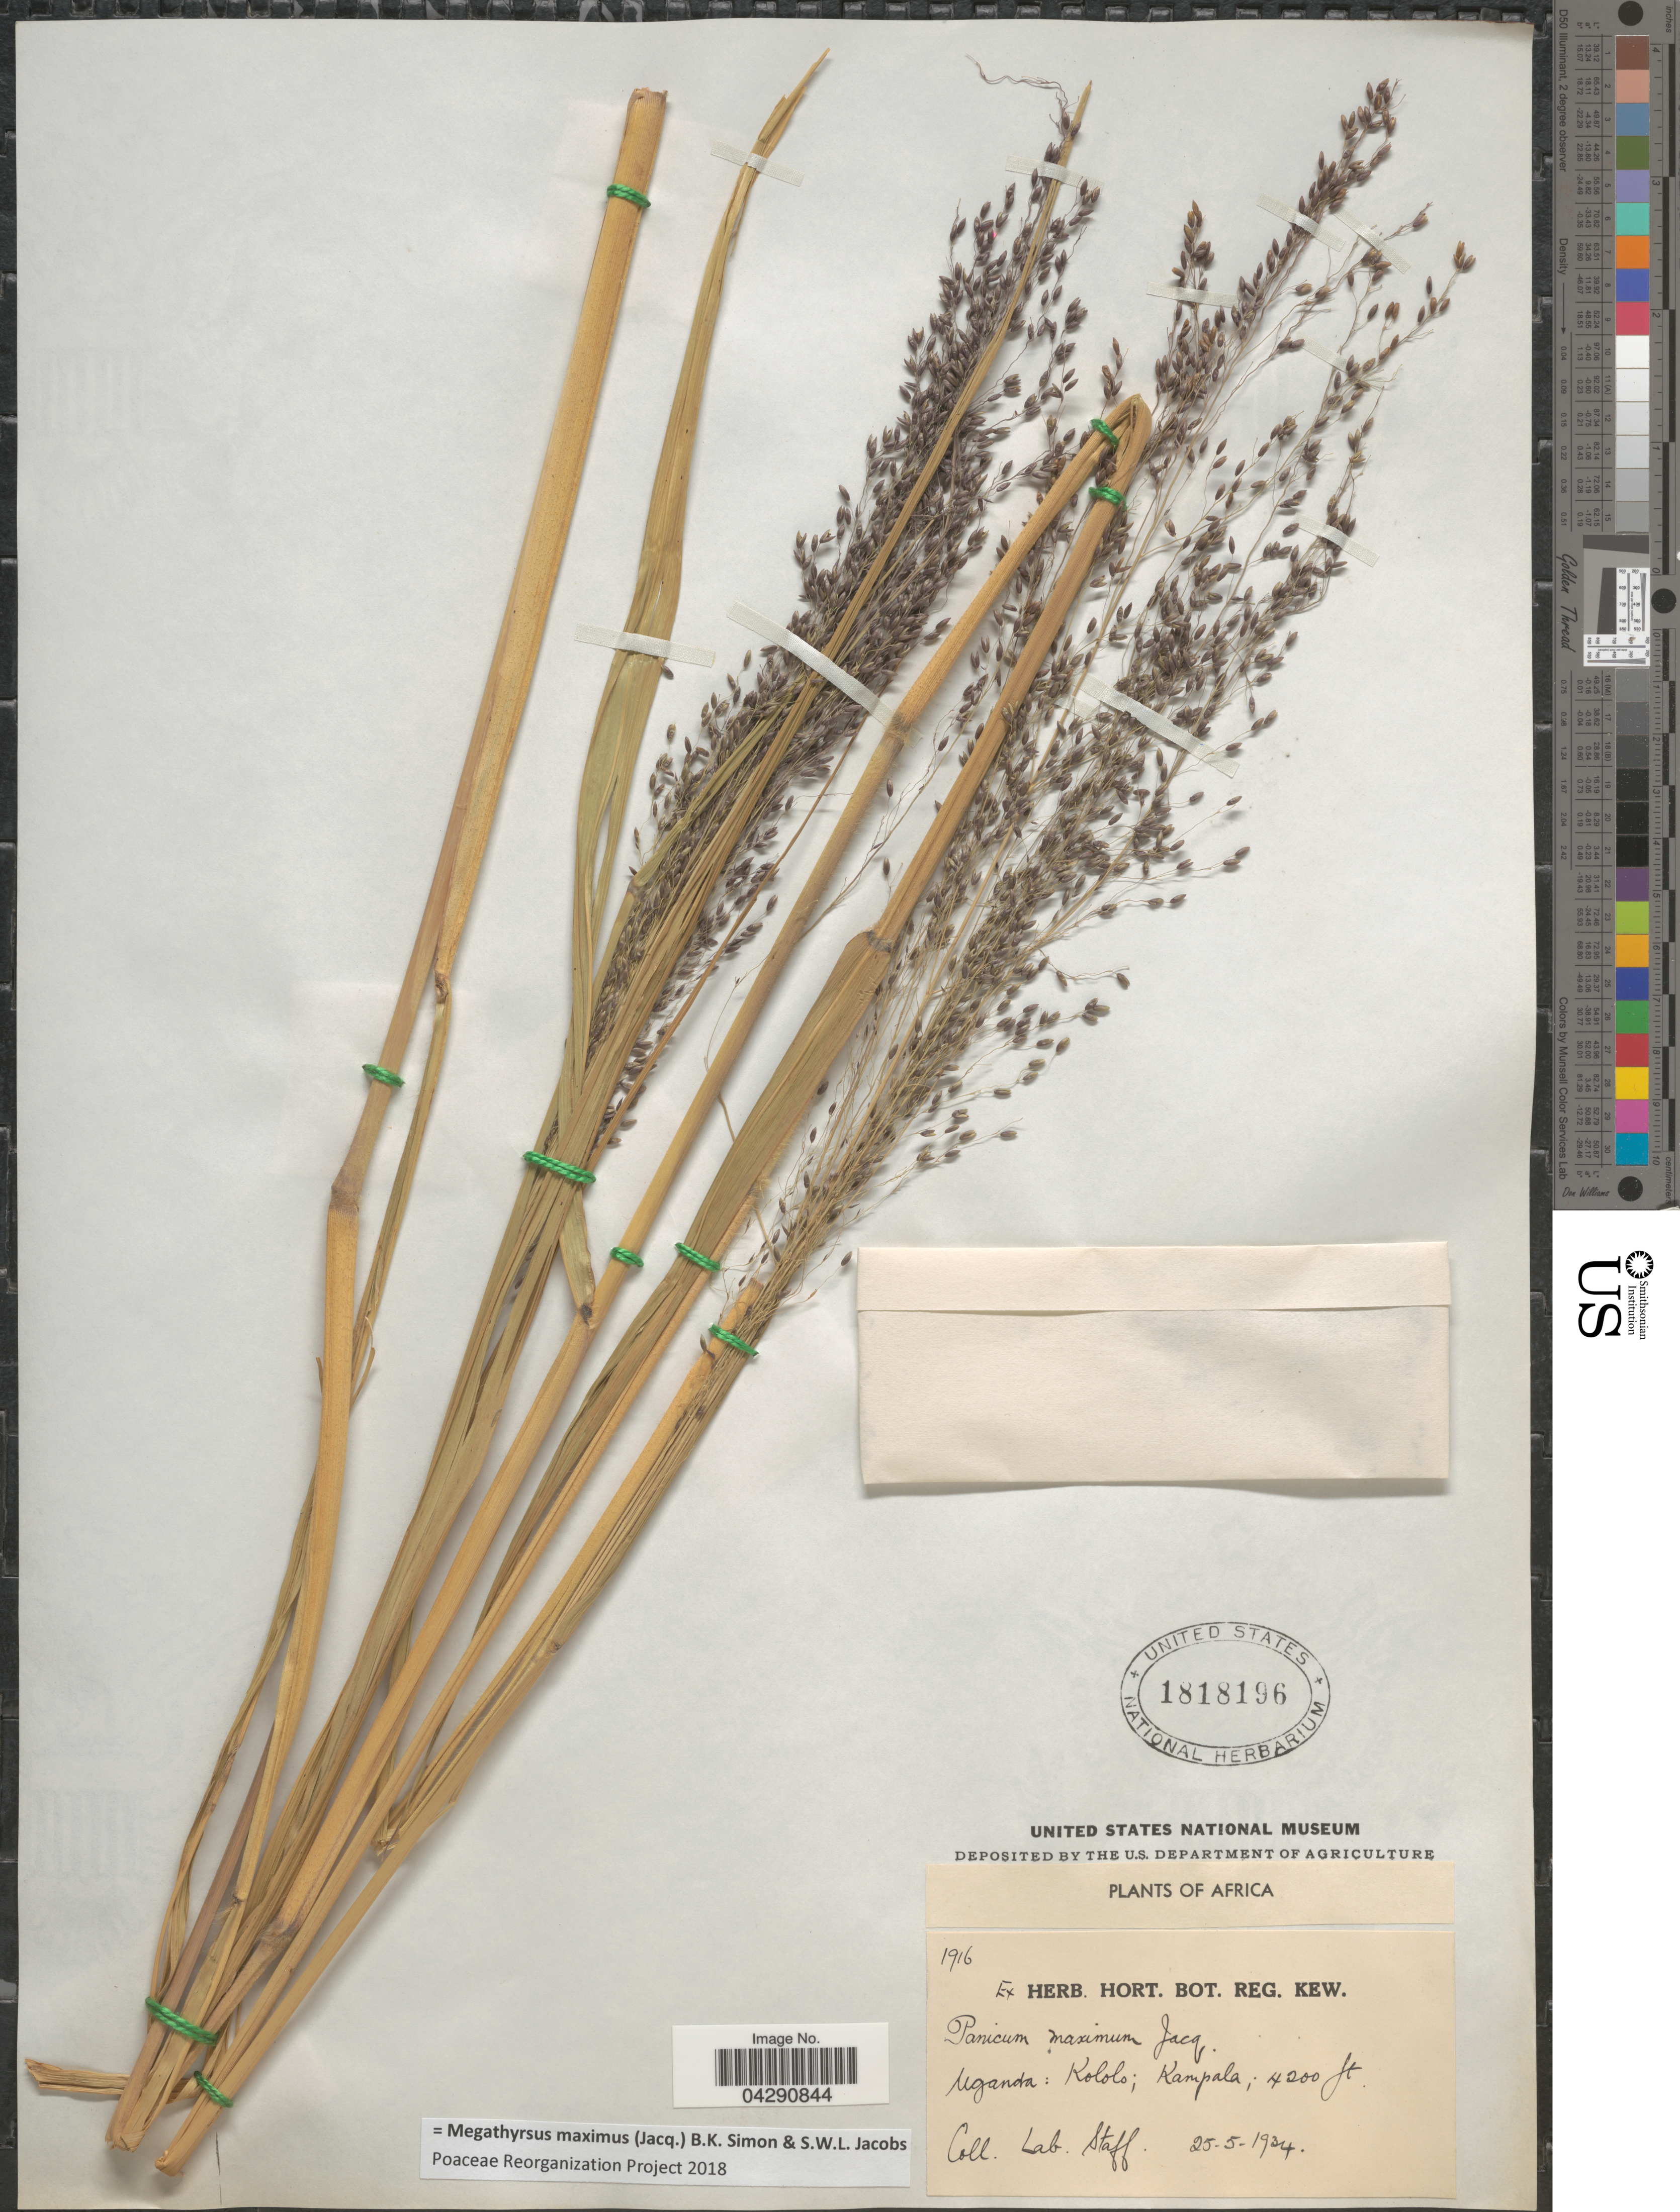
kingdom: Plantae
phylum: Tracheophyta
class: Liliopsida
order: Poales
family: Poaceae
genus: Megathyrsus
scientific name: Megathyrsus maximus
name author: (Jacq.) B.K. Simon & S.W.L. Jacobs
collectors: Lab. Staff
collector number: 1916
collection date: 1934-05-25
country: Uganda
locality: Kololo; Kampala.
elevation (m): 1280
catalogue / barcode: US 1818196